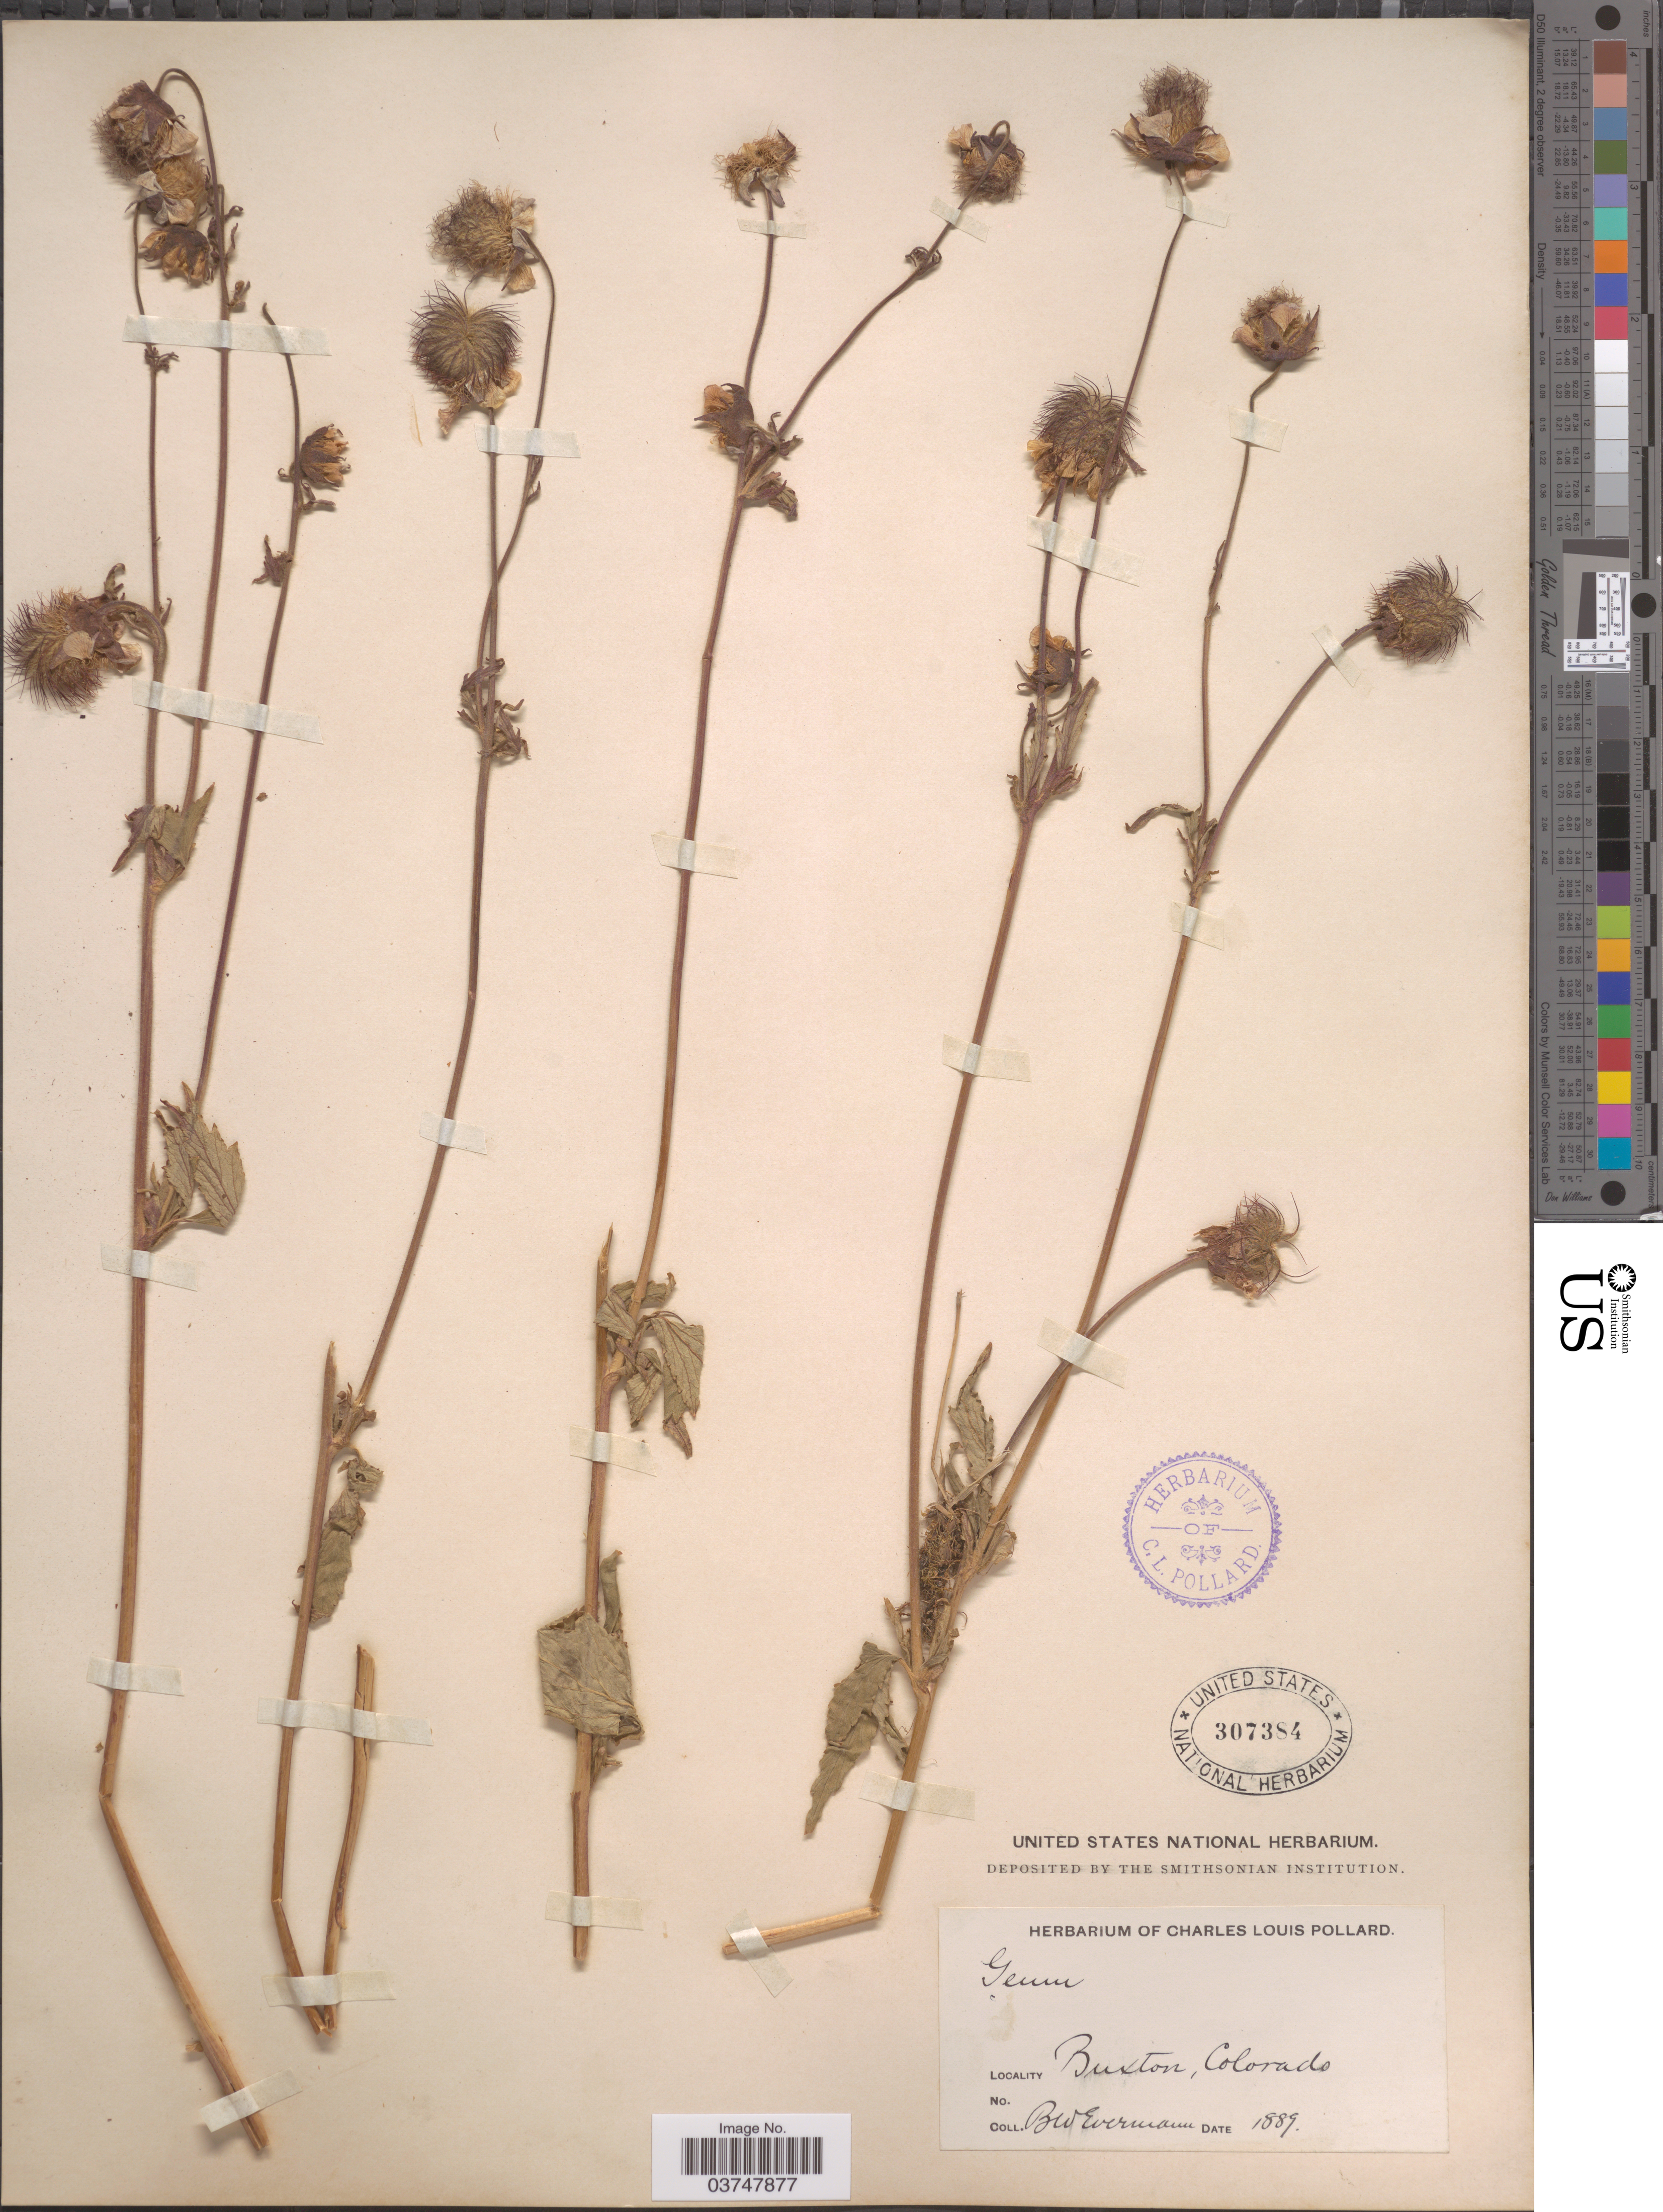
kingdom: Plantae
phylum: Tracheophyta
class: Magnoliopsida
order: Rosales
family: Rosaceae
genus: Geum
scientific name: Geum rivale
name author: L.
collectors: B. W. Evermann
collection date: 1889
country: United States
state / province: Colorado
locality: Buxton.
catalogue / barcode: US 307384